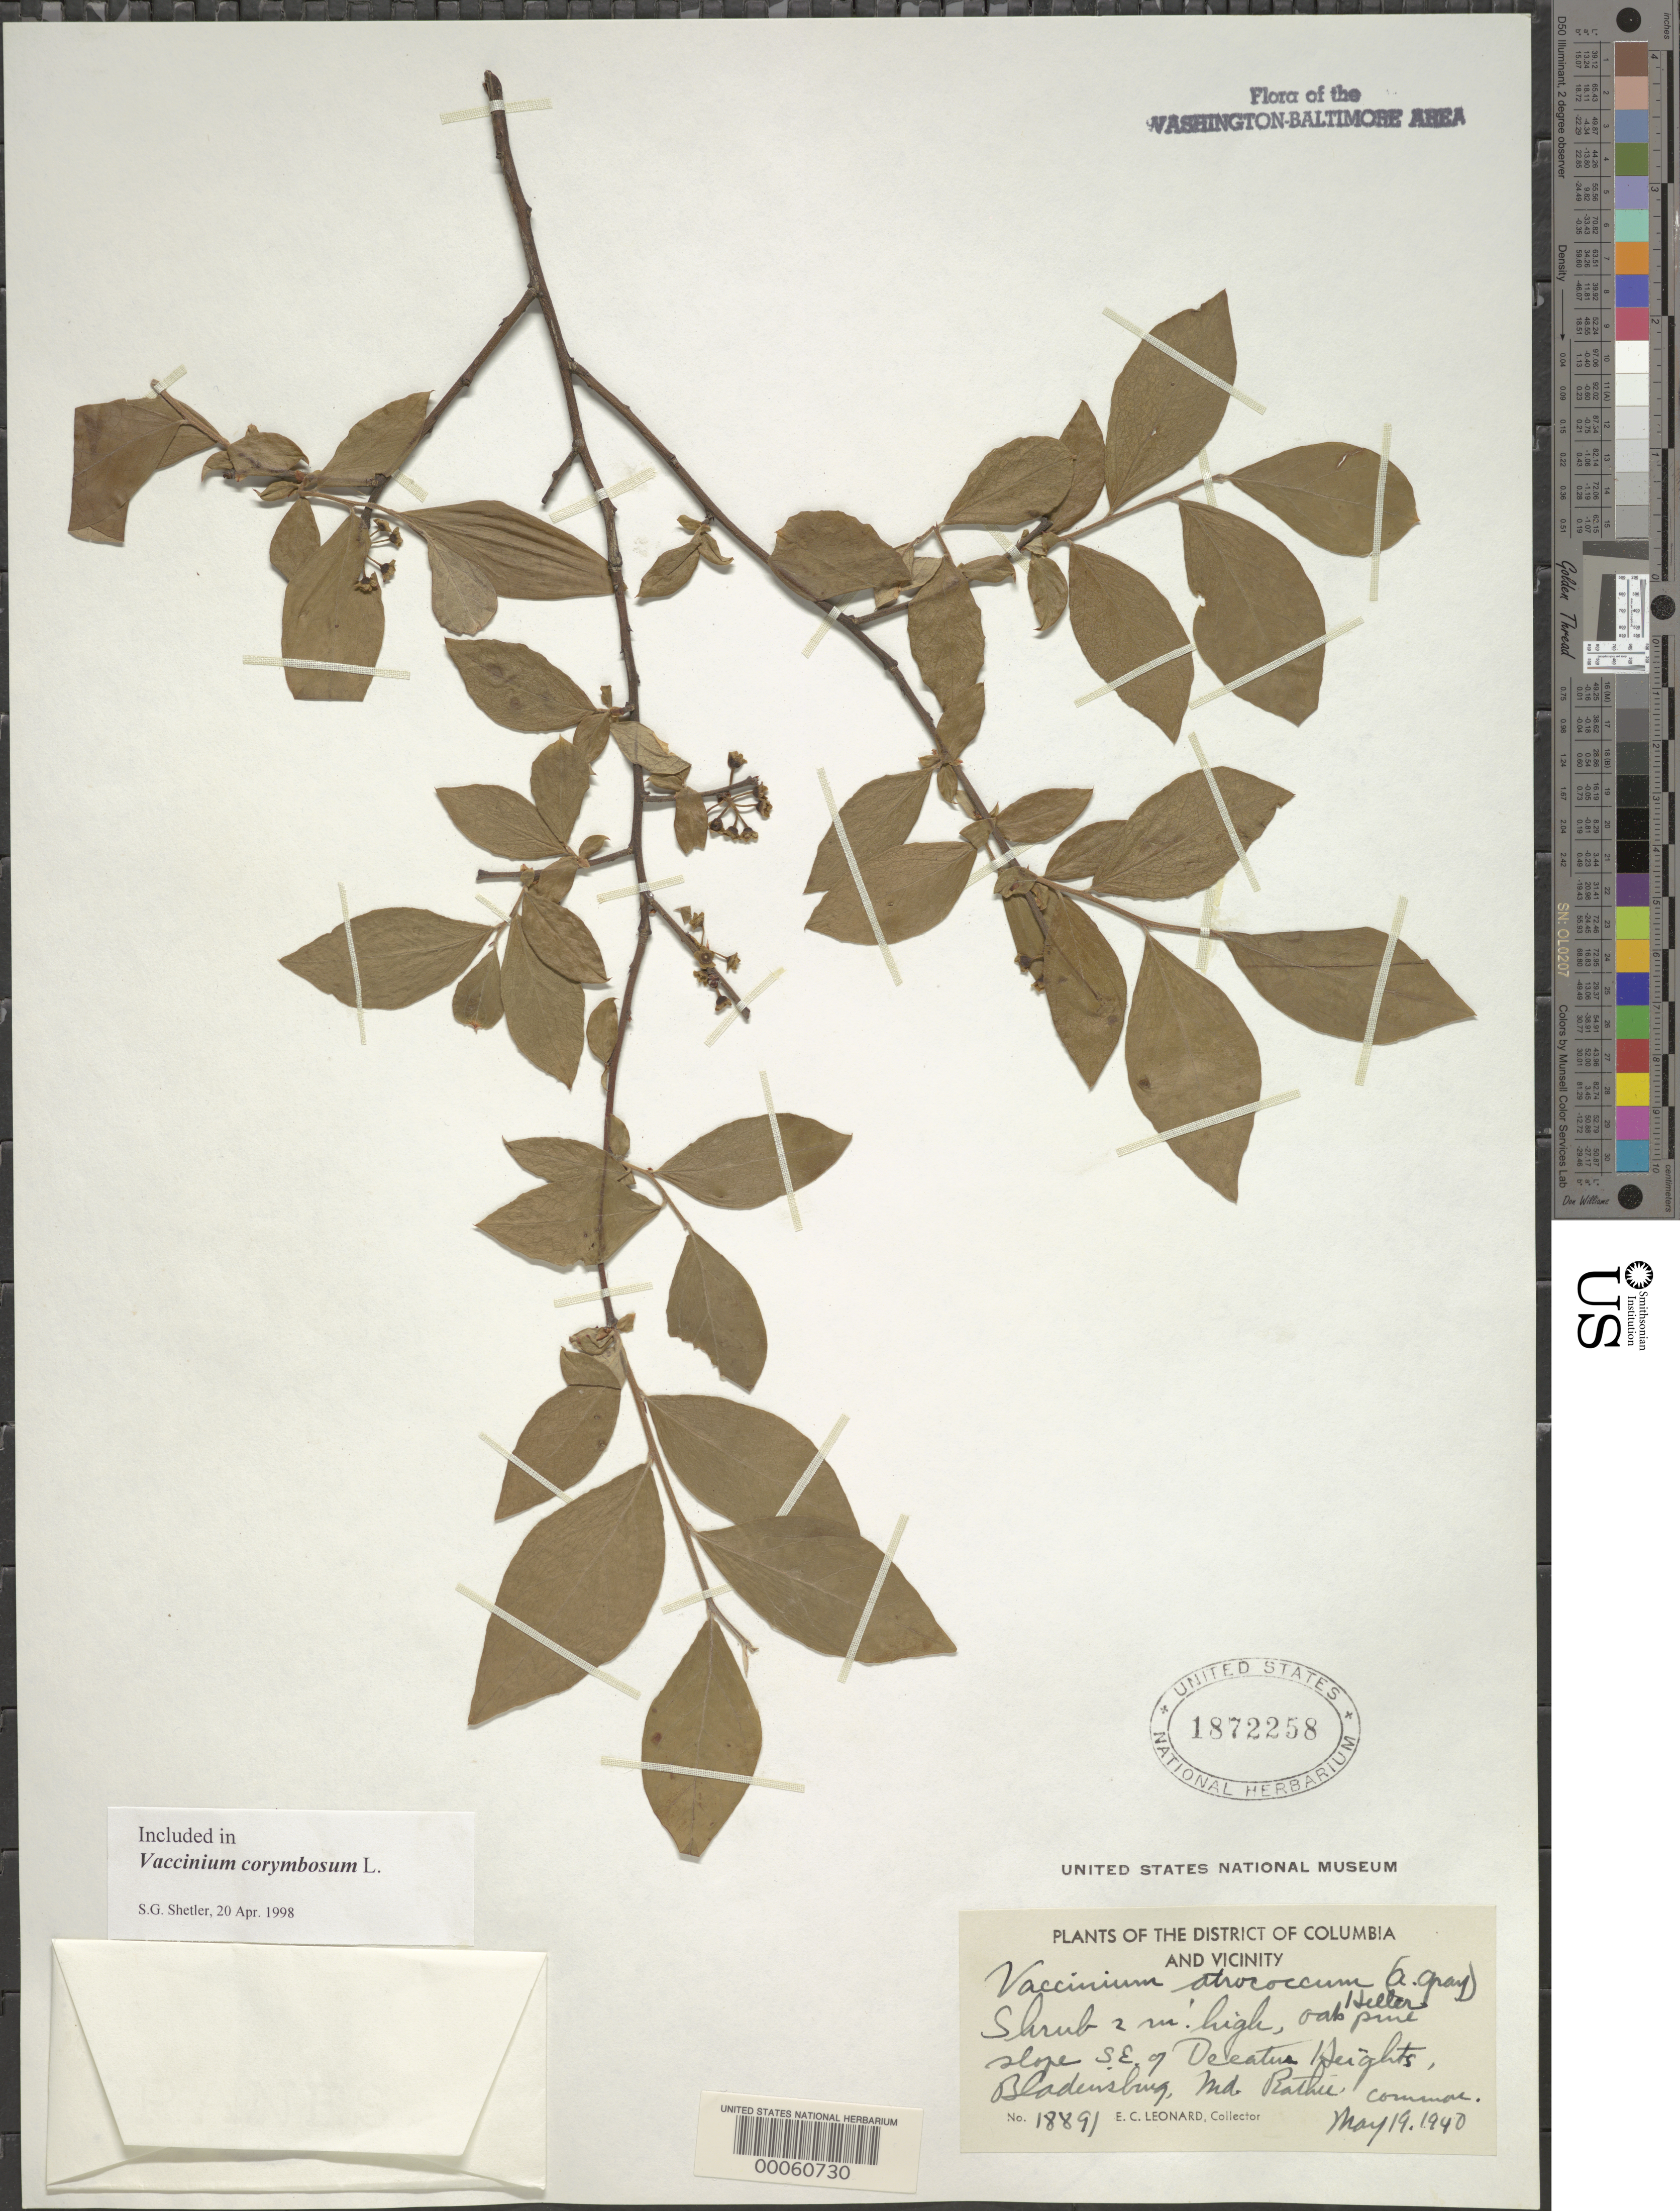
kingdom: Plantae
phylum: Tracheophyta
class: Magnoliopsida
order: Ericales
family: Ericaceae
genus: Vaccinium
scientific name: Vaccinium corymbosum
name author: L.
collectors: E. C. Leonard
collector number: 18891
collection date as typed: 19 May 1940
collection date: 1940-05-19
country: United States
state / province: Maryland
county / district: Prince George's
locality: Decatur Heights, Bladensburg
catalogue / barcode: US 1872258